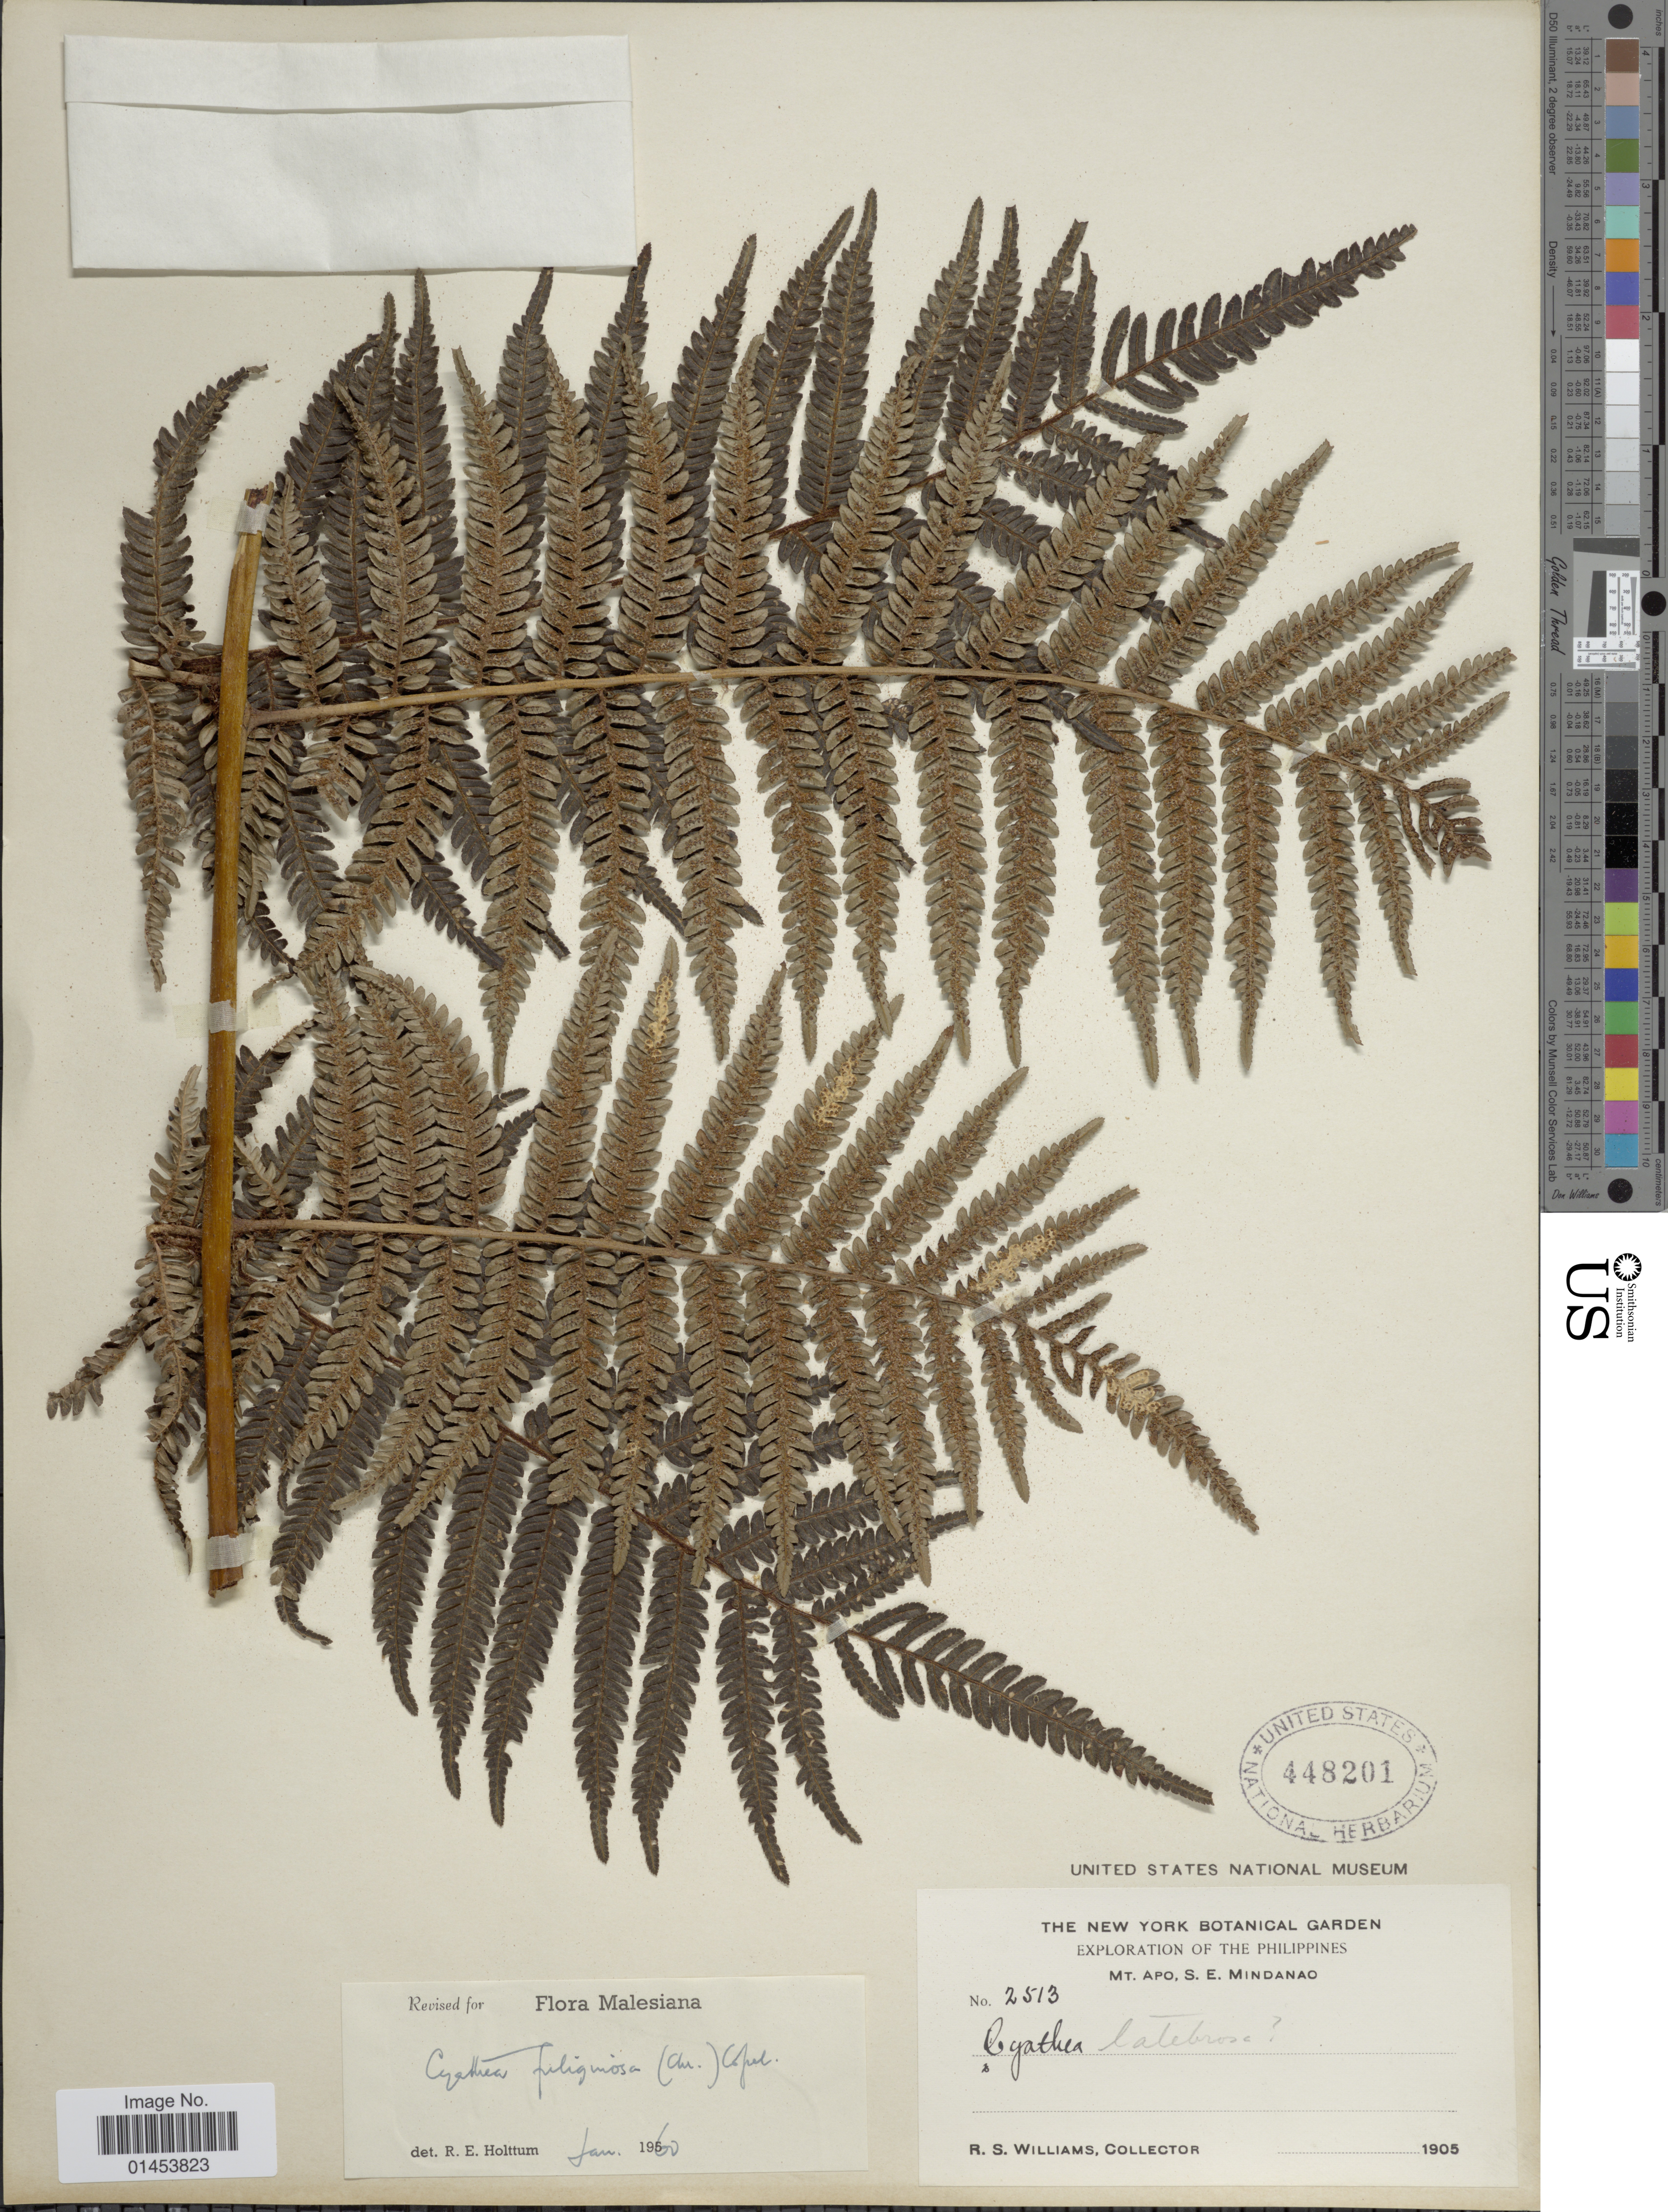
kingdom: Plantae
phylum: Tracheophyta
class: Polypodiopsida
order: Cyatheales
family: Cyatheaceae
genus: Cyathea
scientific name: Cyathea fuliginosa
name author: (Christ) Copel.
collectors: R. S. Williams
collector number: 2513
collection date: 1905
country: Philippines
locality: Mt. Apo, S.E. Mindanao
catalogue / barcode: US 448201